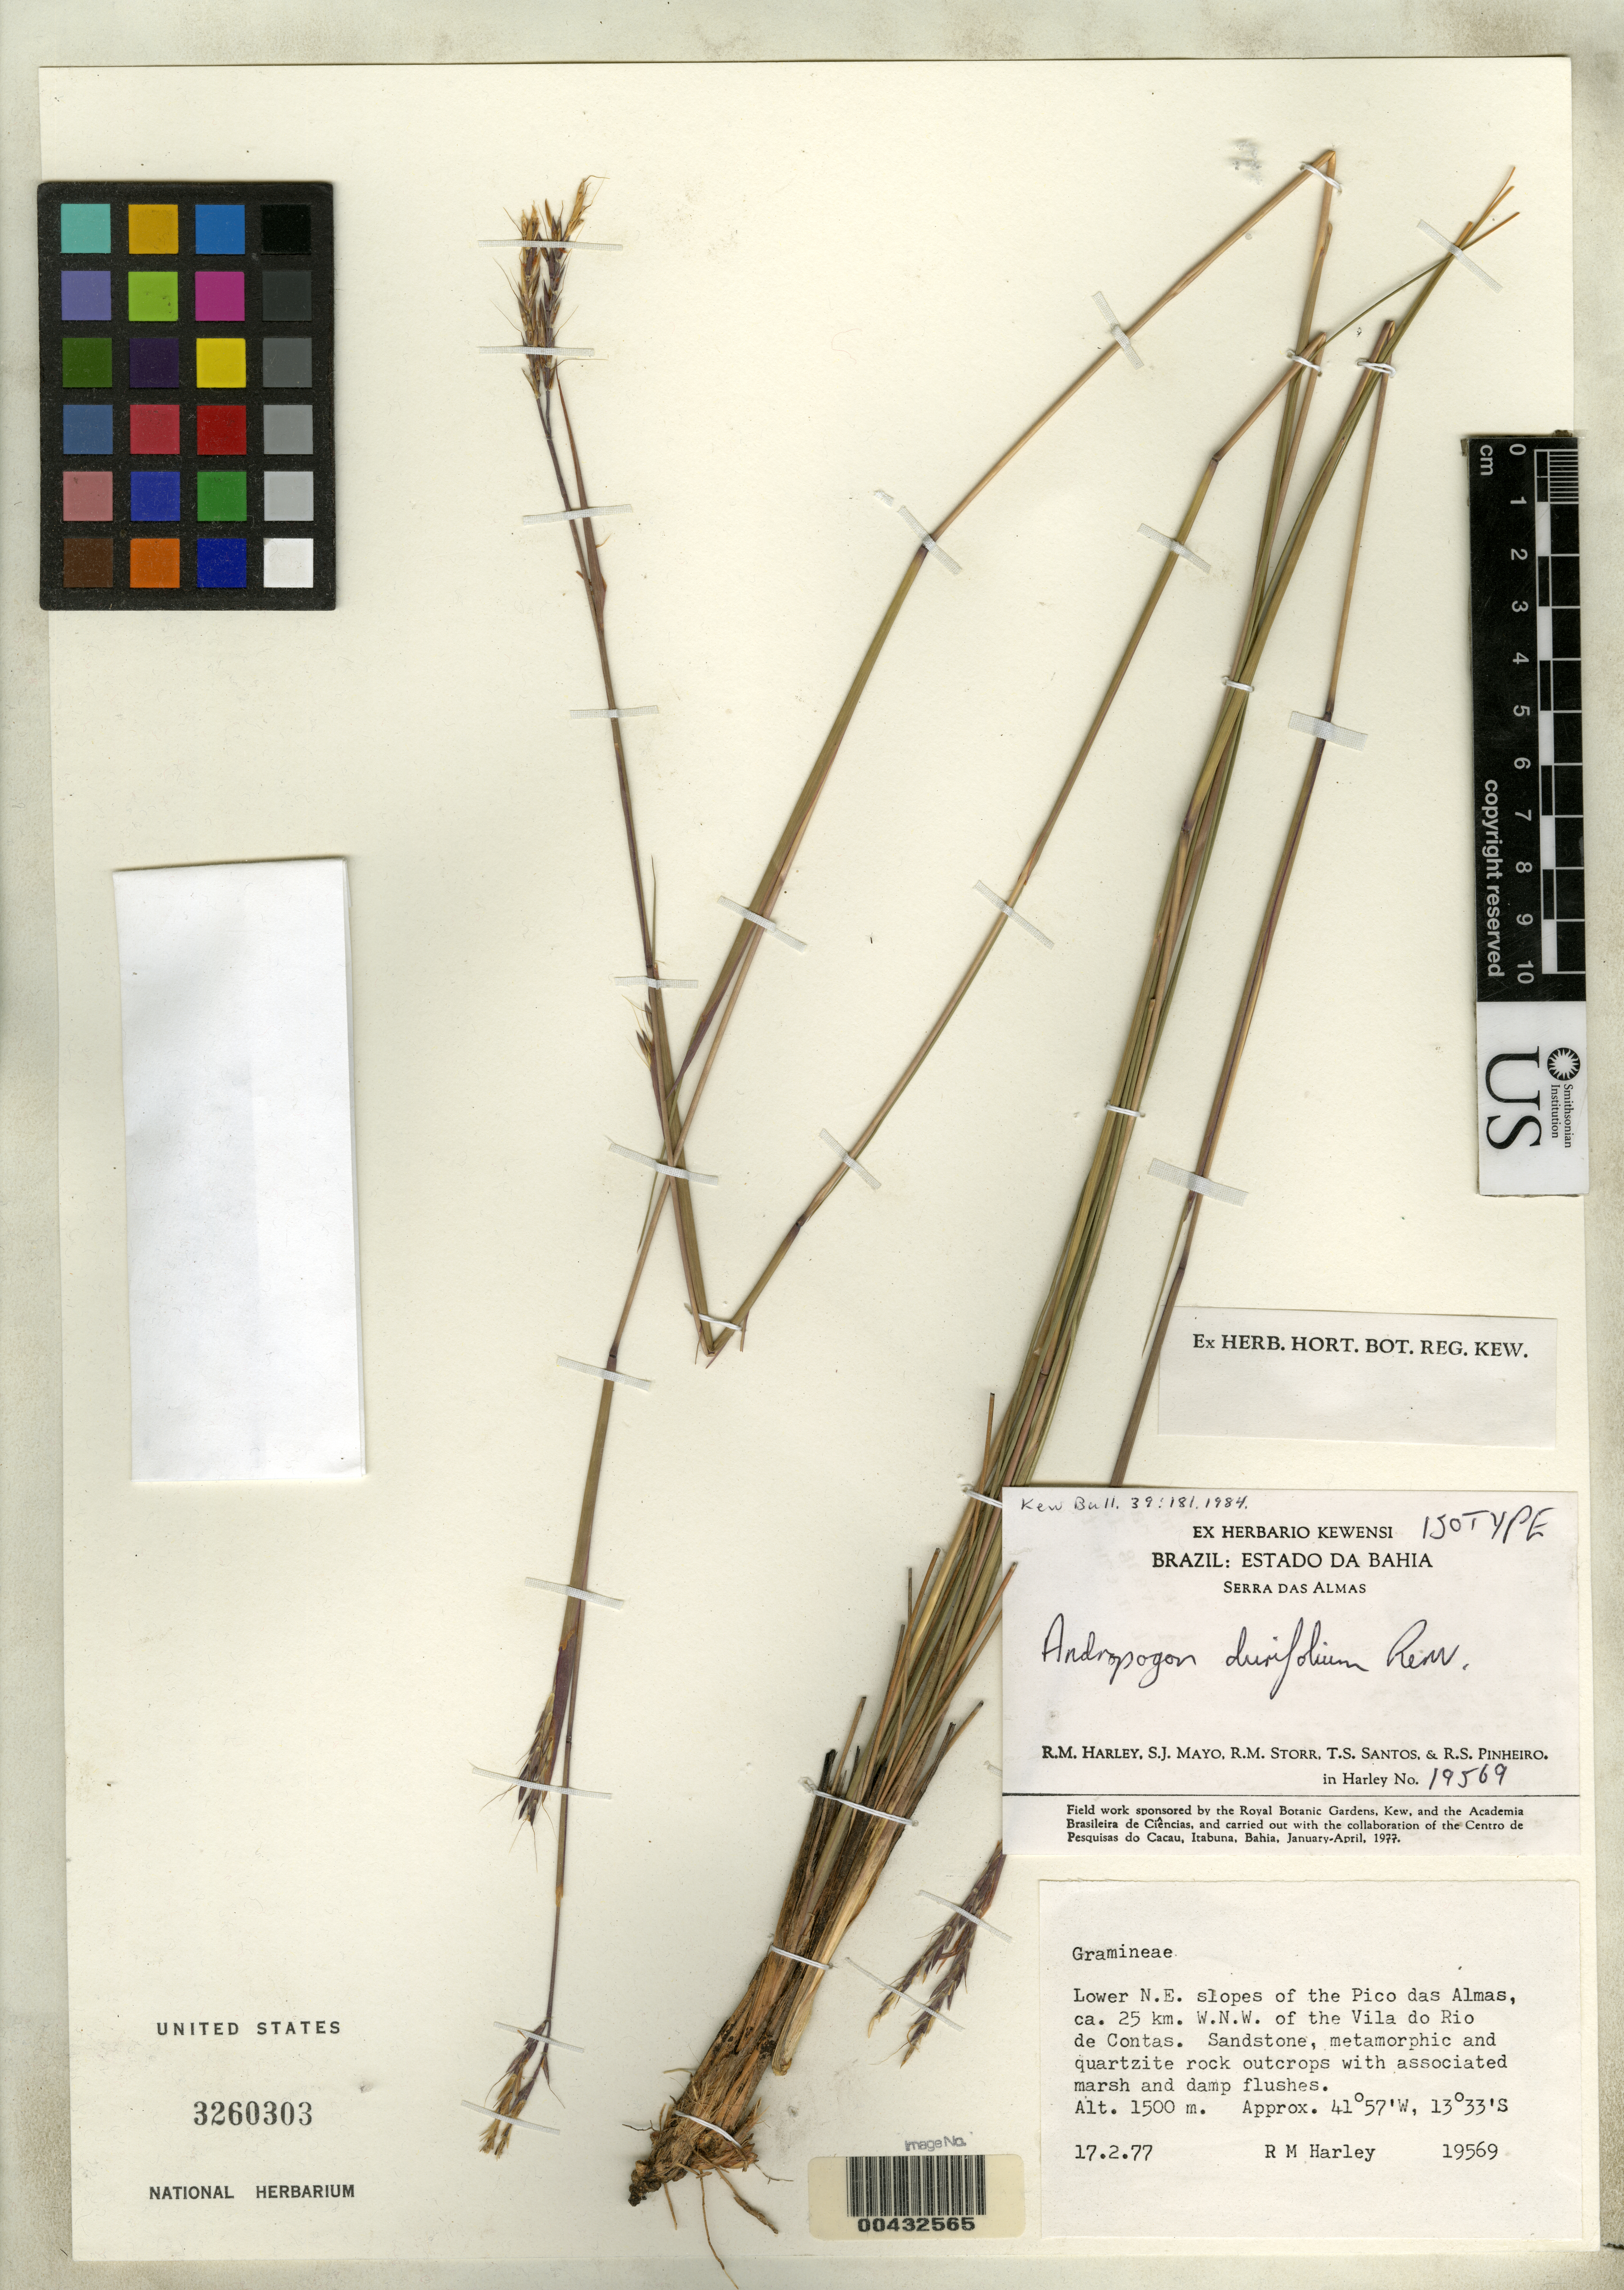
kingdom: Plantae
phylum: Tracheophyta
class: Liliopsida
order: Poales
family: Poaceae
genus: Andropogon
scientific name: Andropogon durifolius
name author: Renvoize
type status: Isotype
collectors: R. M. Harley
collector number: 19569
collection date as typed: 17 Feb 1977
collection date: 1977-02-17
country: Brazil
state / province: Bahia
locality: Serra das Almas, lower NE slopes of Pico das Almas, ca. 25 km WNW of vila do de Contas.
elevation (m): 1500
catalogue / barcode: US 3260303